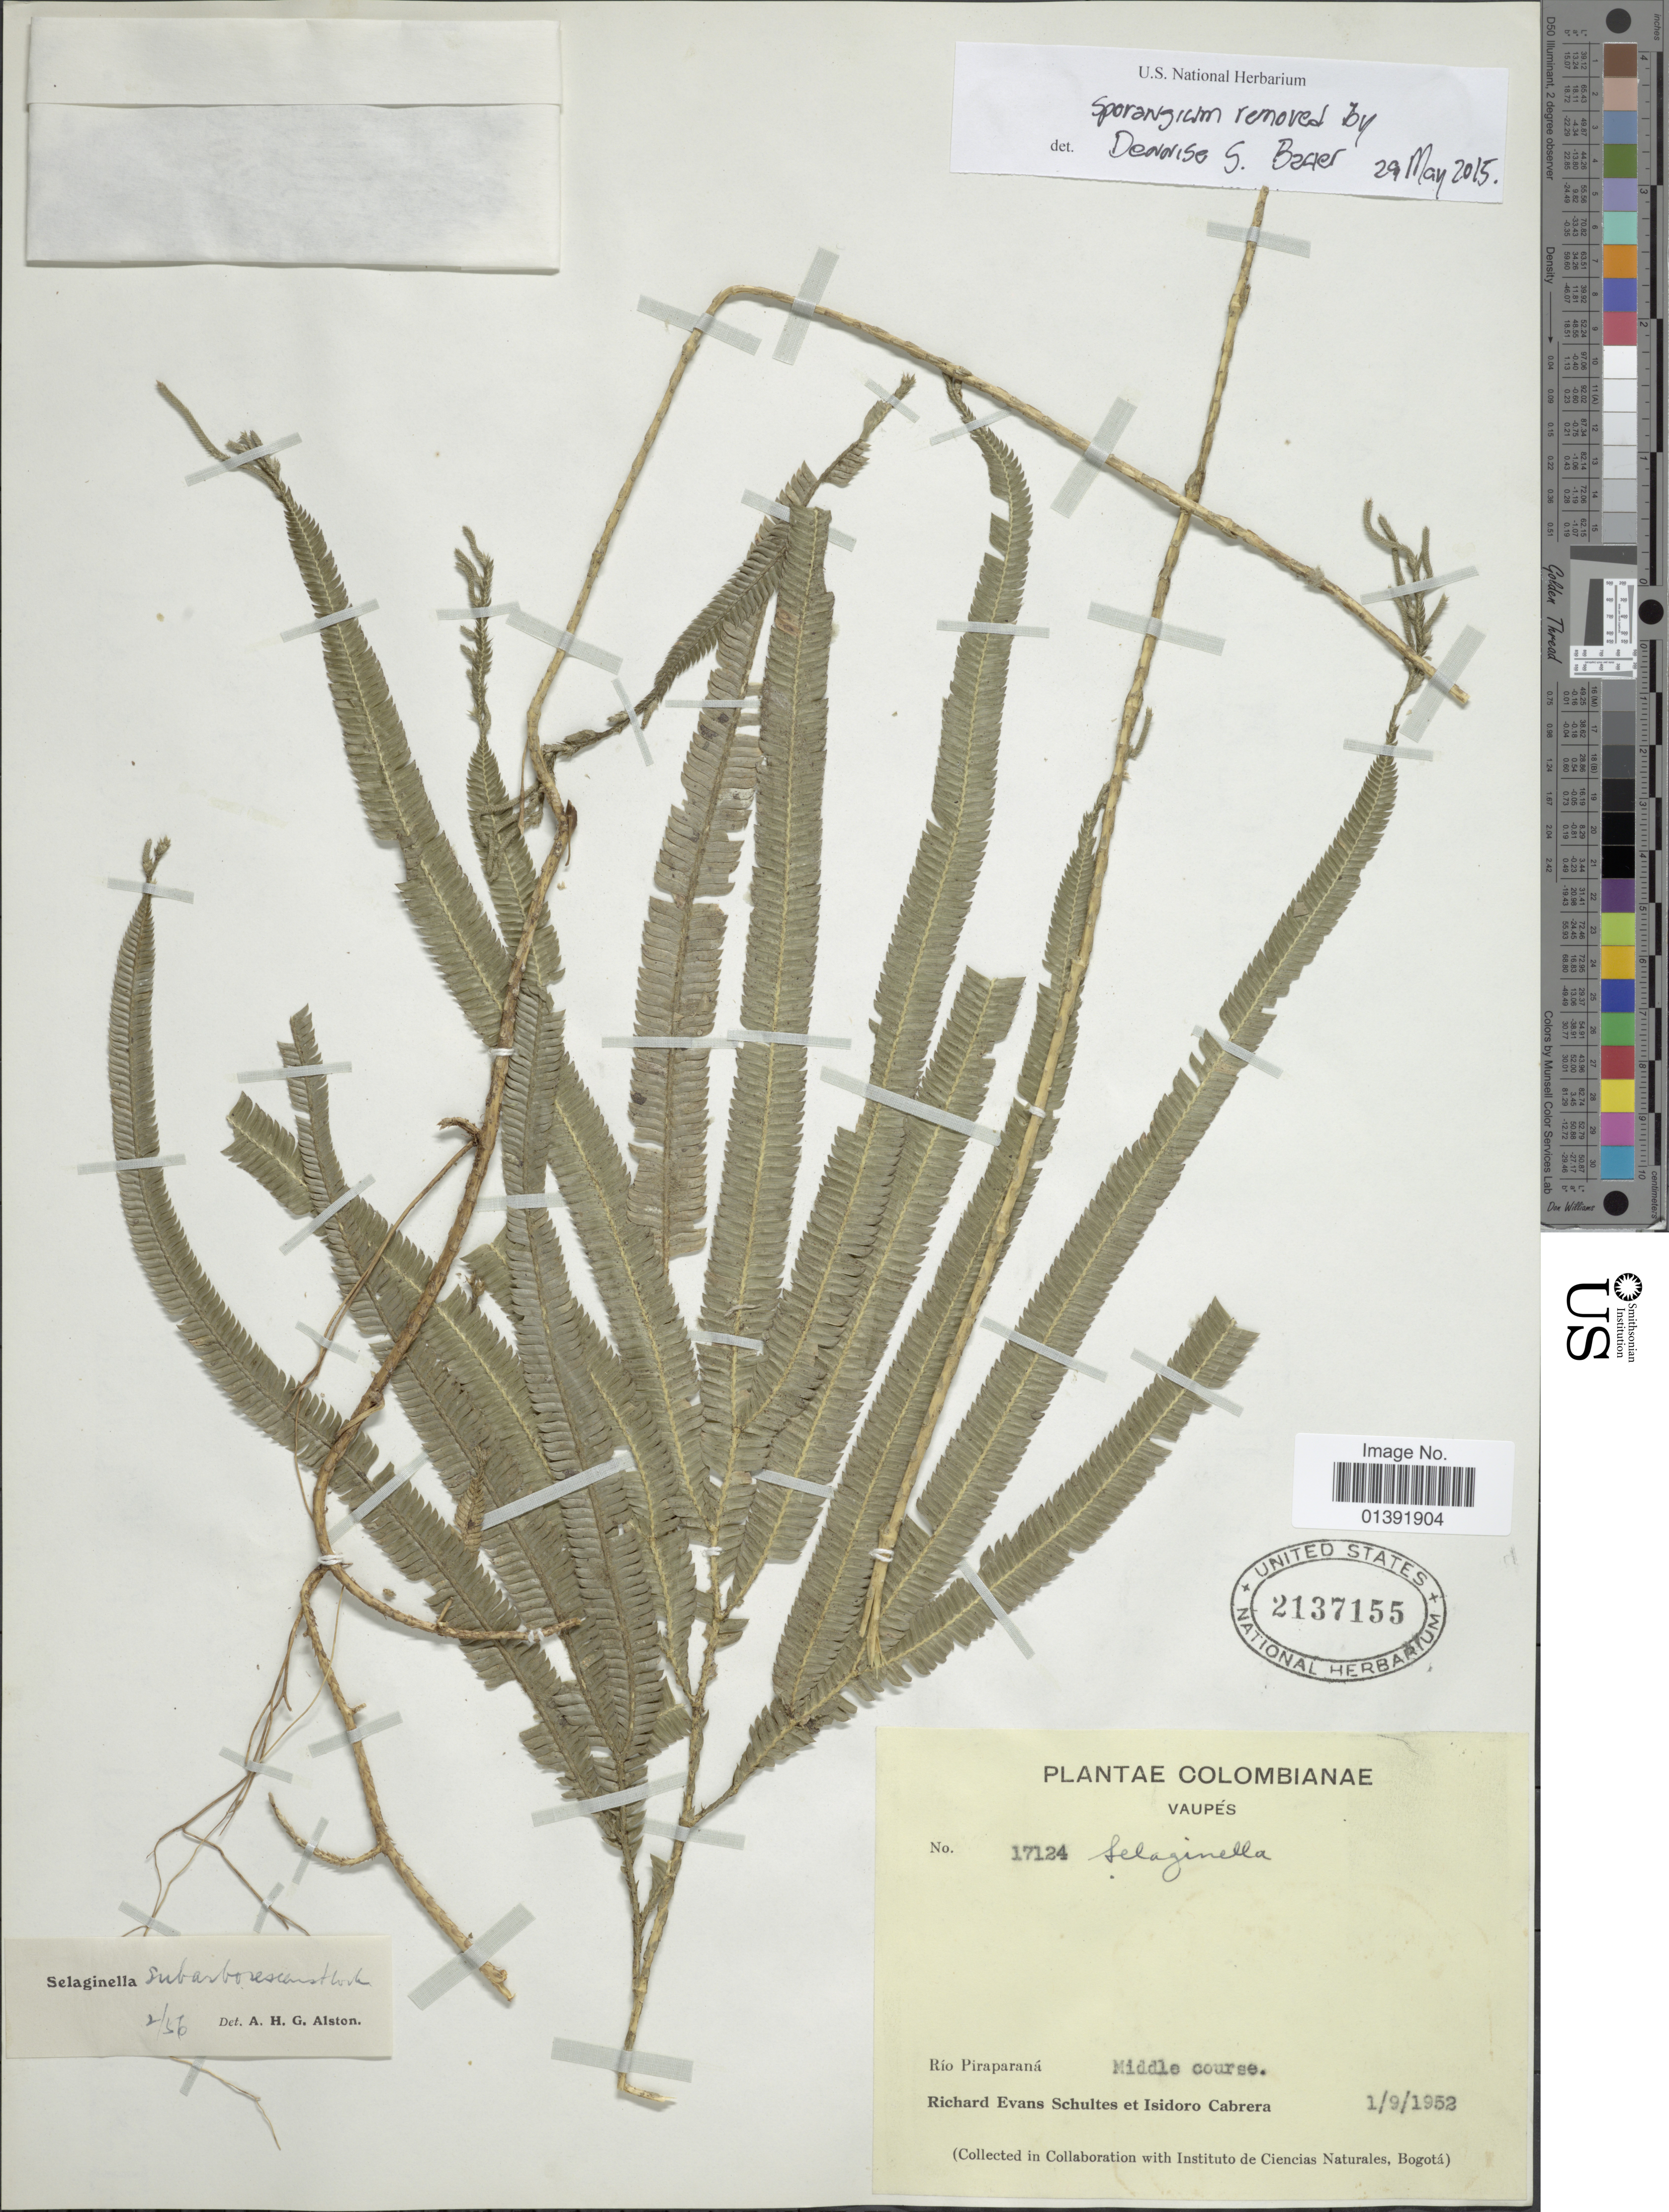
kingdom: Plantae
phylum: Tracheophyta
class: Lycopodiopsida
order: Selaginellales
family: Selaginellaceae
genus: Selaginella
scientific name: Selaginella subarborescens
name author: Hook.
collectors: R. E. Schultes & I. Cabrera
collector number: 17124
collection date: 1952-09-01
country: Colombia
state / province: Vaupés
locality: Rio Piaparaná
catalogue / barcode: US 2137155